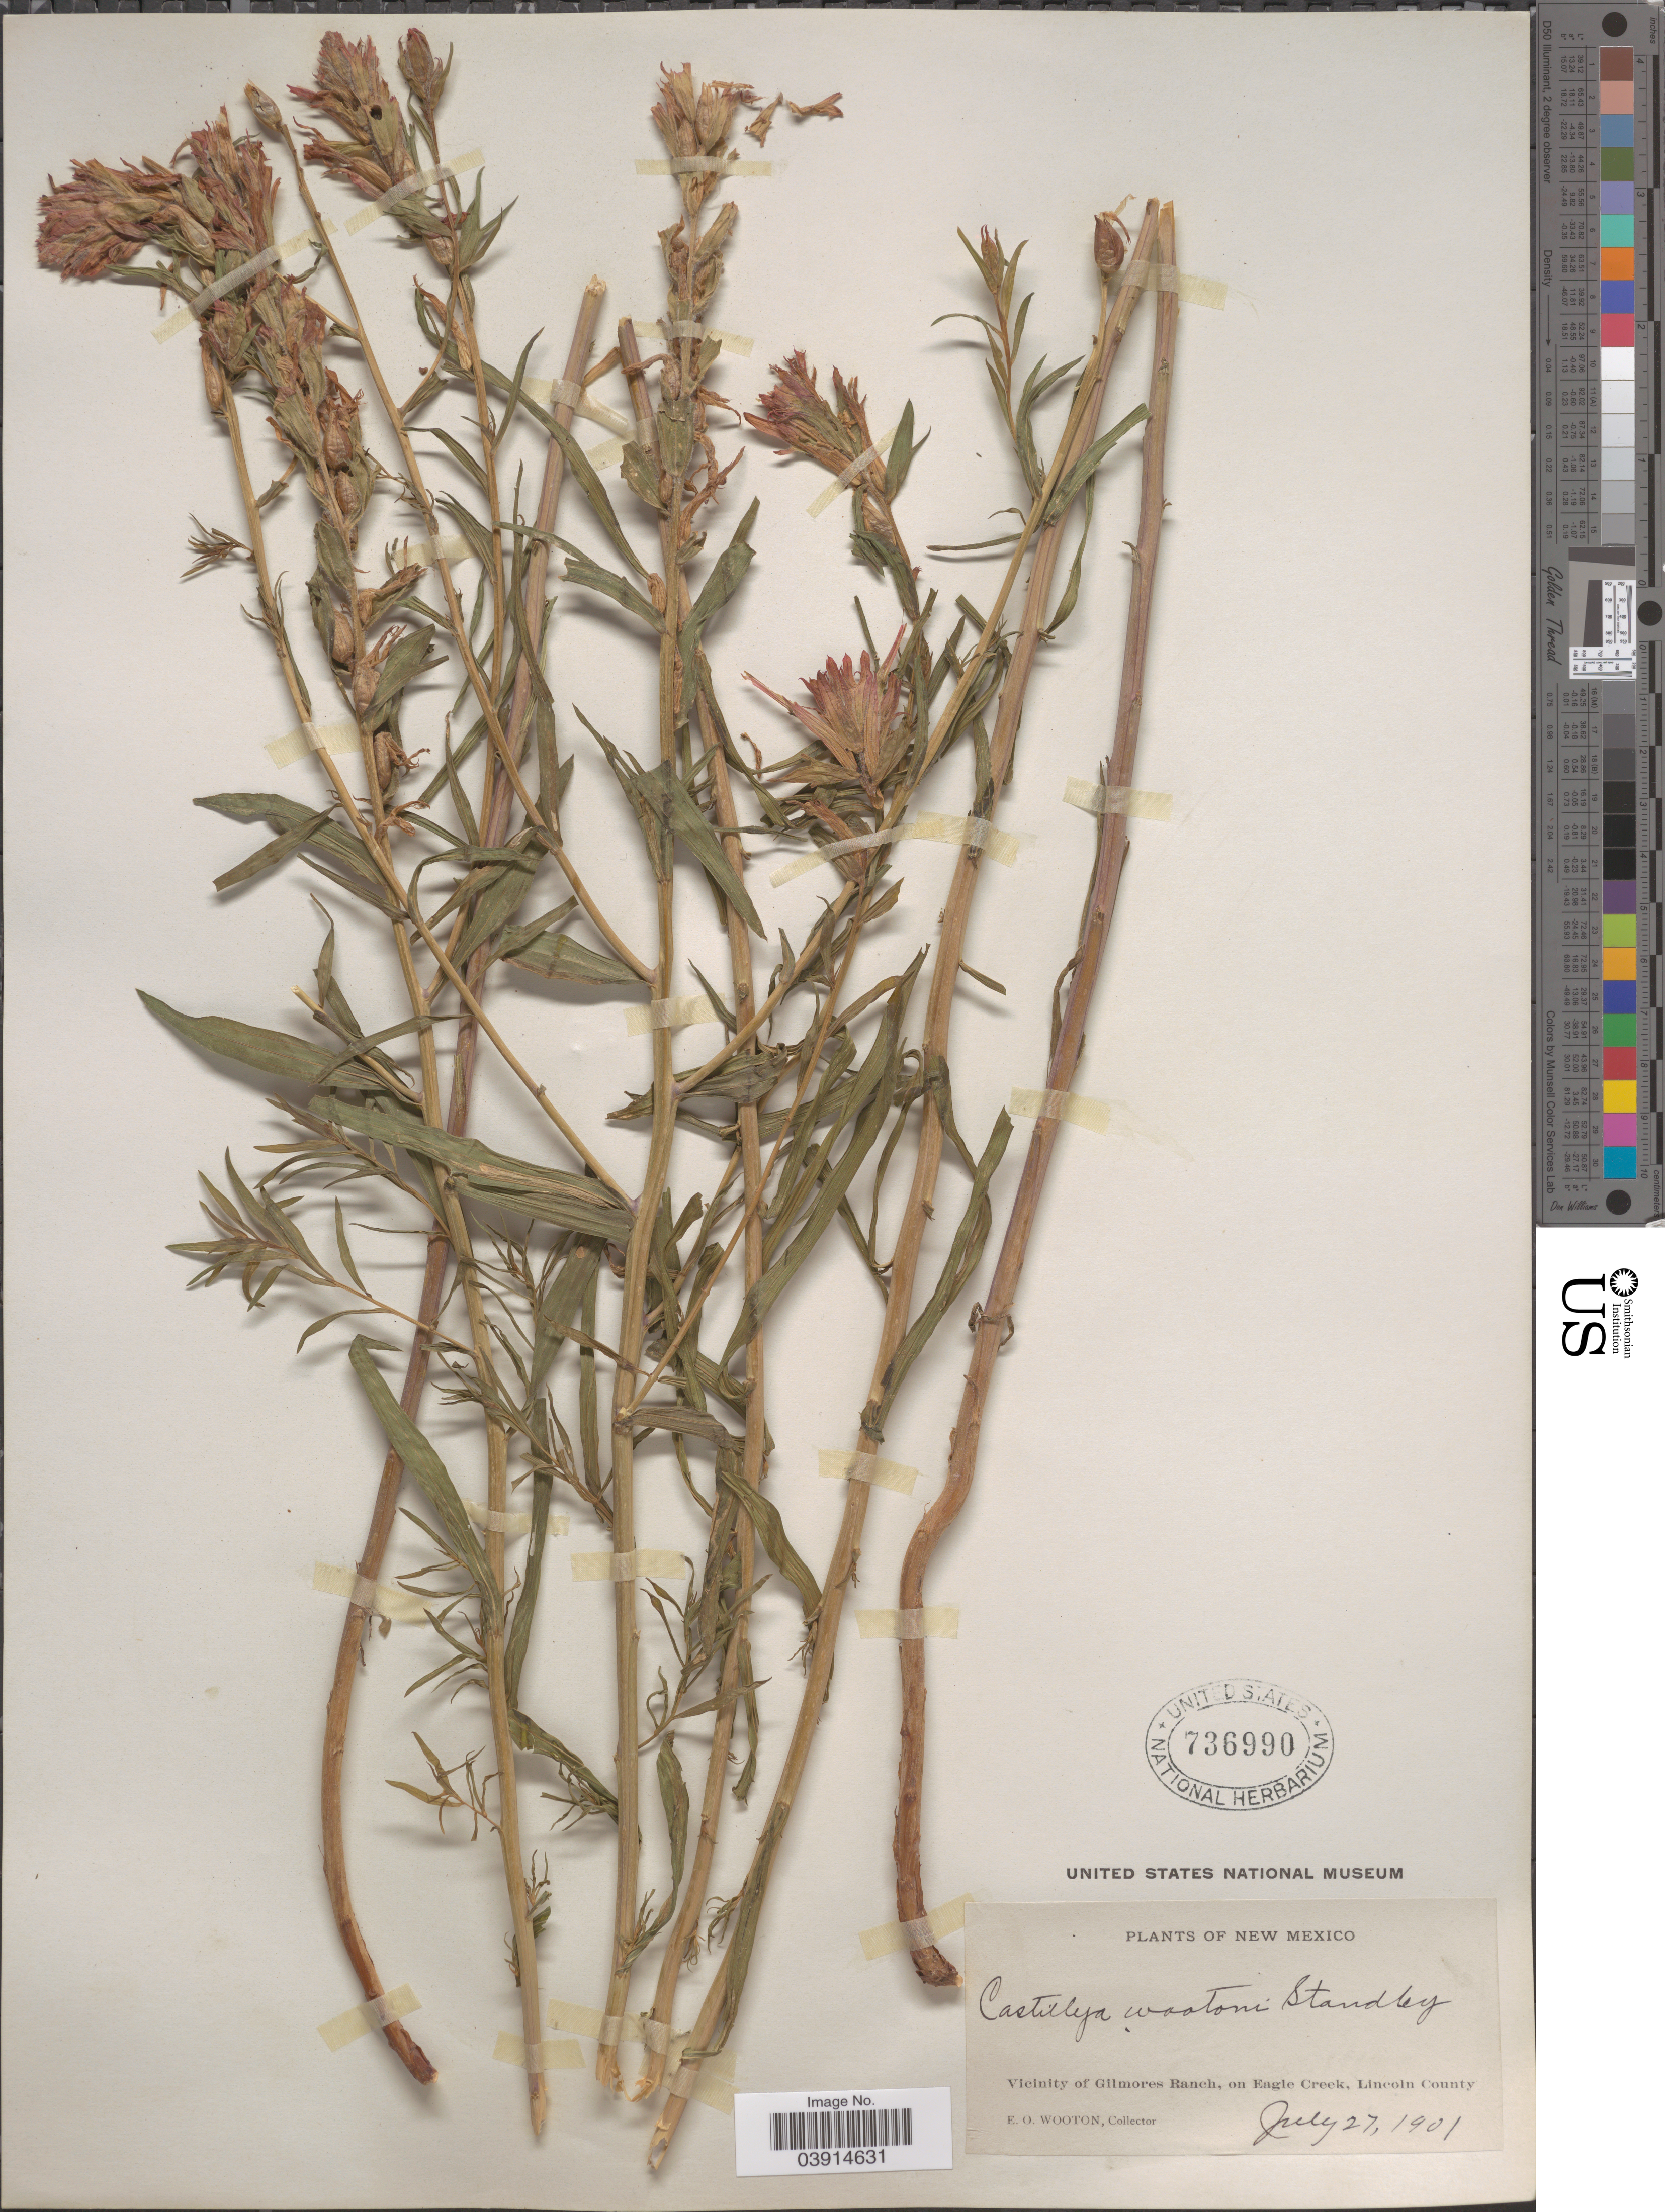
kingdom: Plantae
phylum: Tracheophyta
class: Magnoliopsida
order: Lamiales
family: Orobanchaceae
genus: Castilleja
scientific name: Castilleja wootonii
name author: Standl.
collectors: E. O. Wooton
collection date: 1901-07-27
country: United States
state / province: New Mexico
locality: Vicinity of Gilmores Ranch, on Eagle Creek, Lincoln County.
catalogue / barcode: US 736990